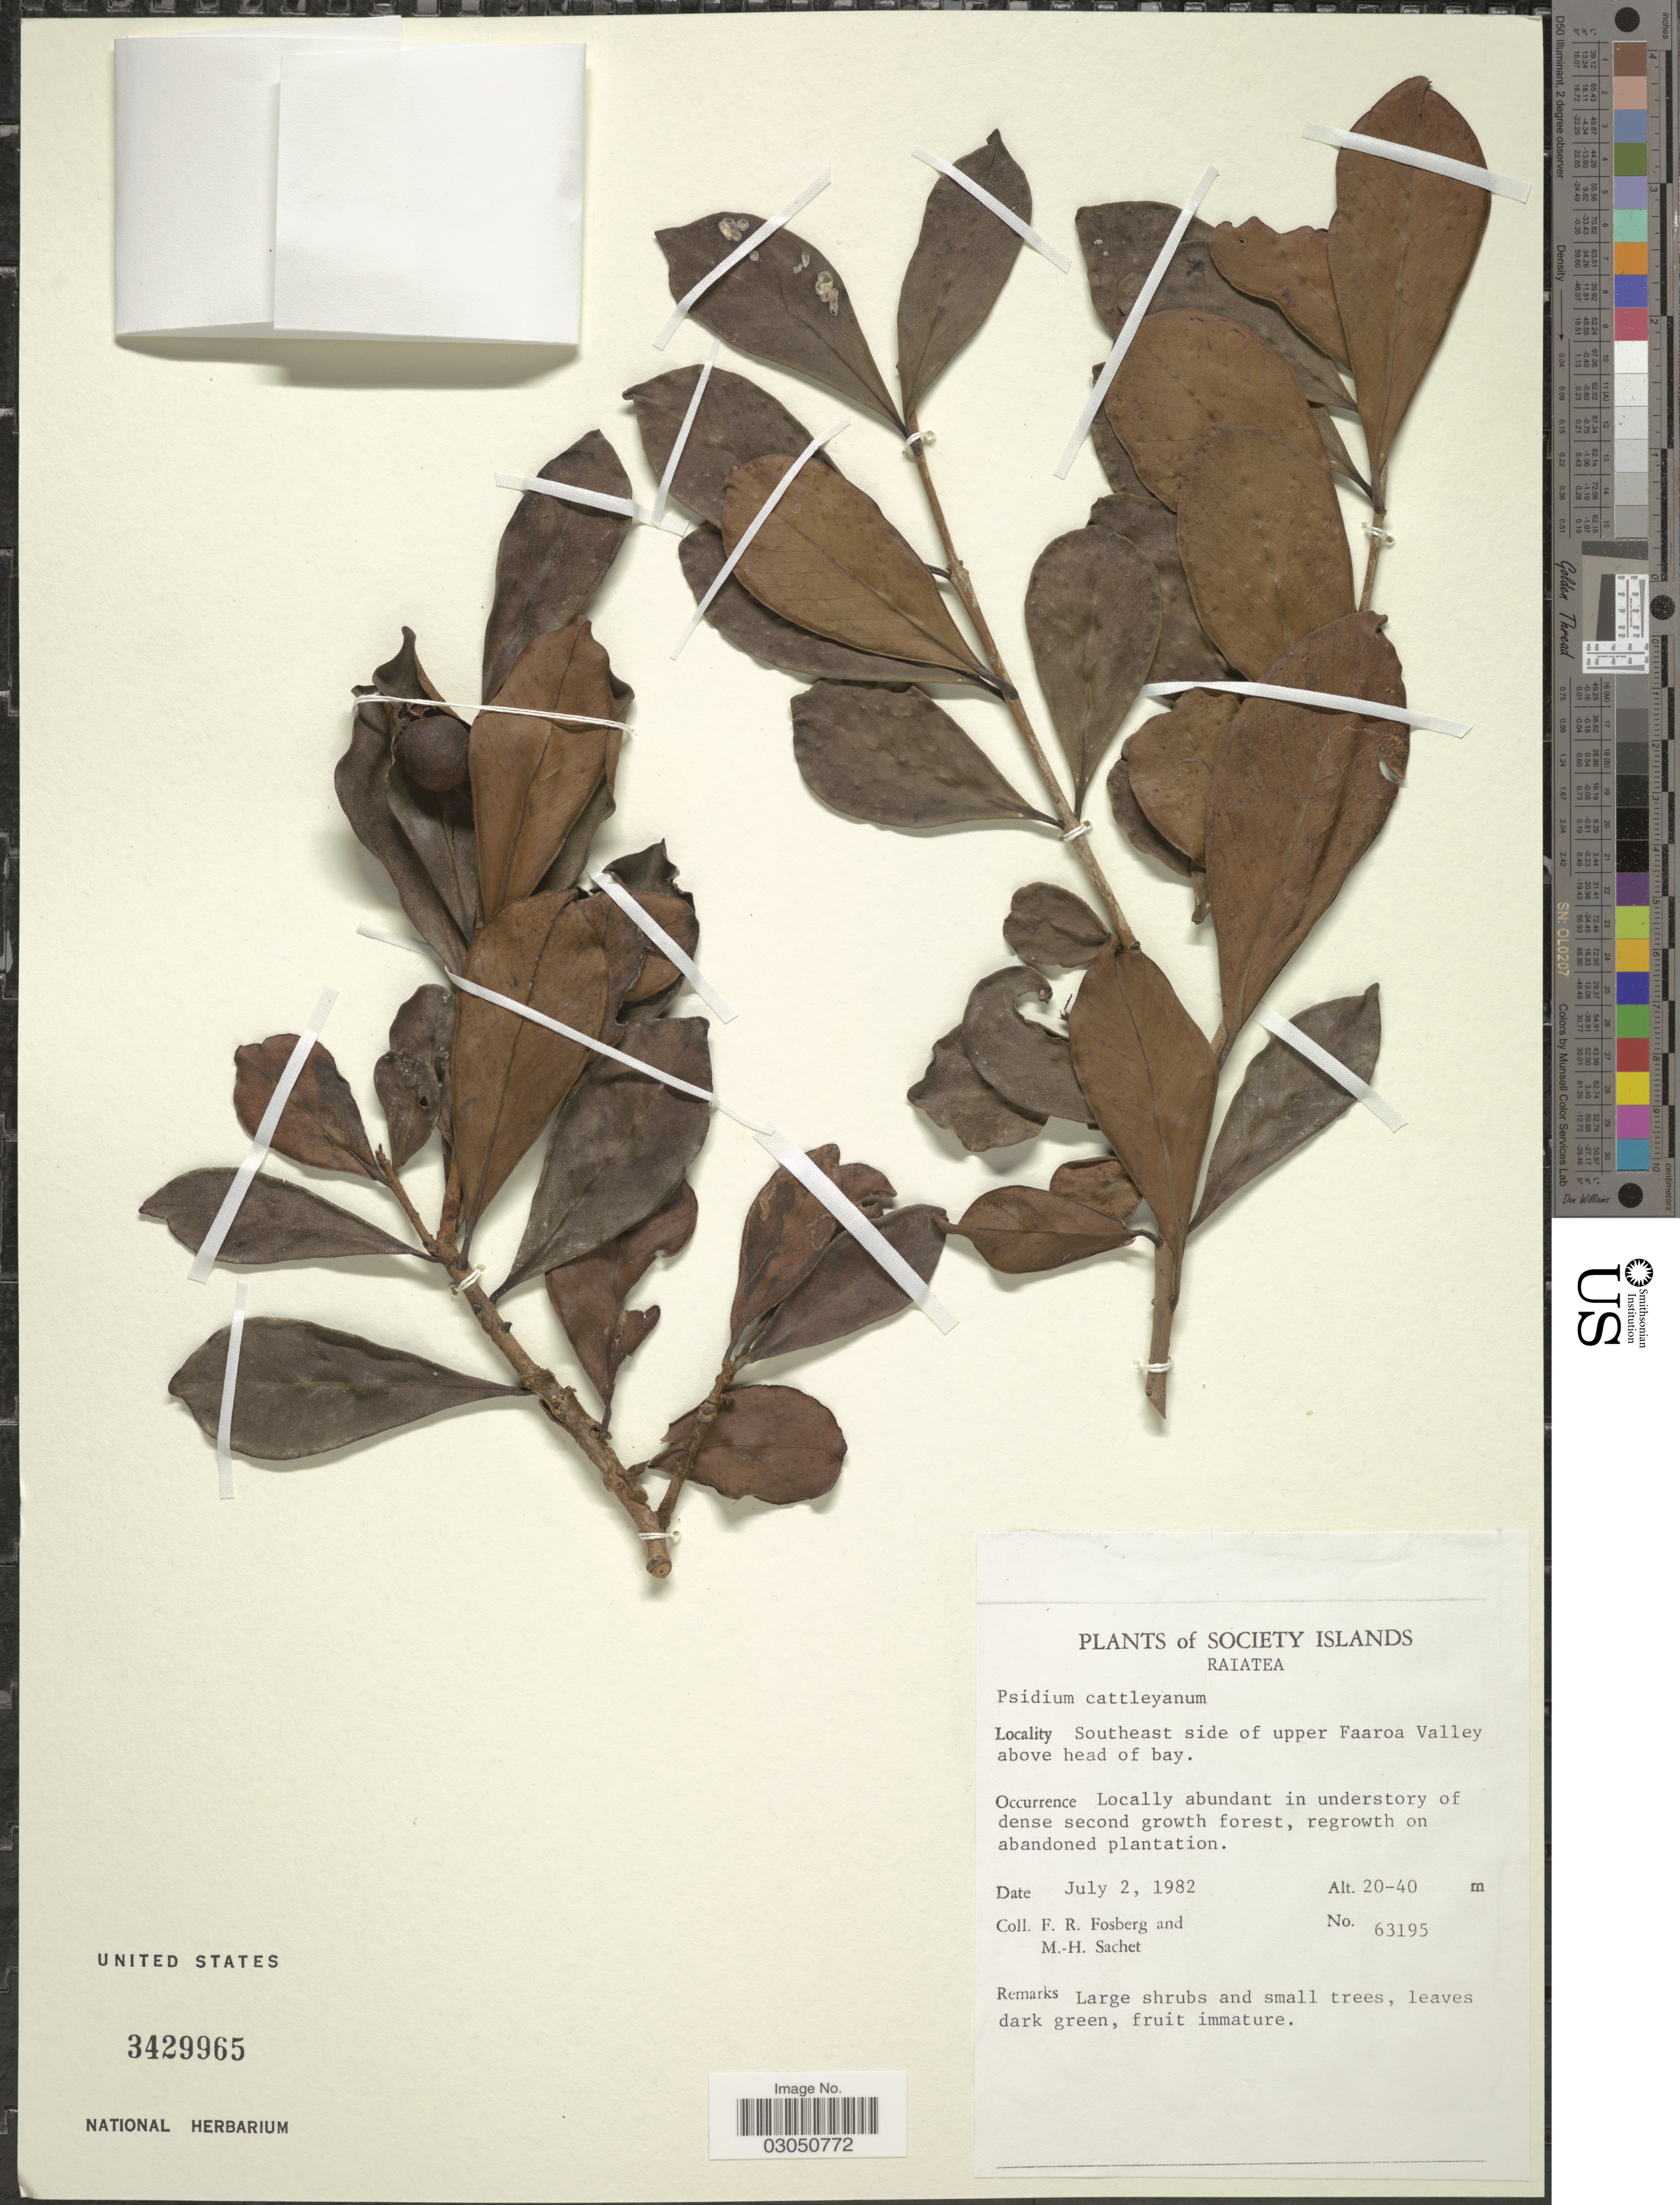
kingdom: Plantae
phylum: Tracheophyta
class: Magnoliopsida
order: Myrtales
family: Myrtaceae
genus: Psidium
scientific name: Psidium cattleyanum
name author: Sabine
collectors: F. R. Fosberg & M.-H. Sachet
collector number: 63195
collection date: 1982-07-02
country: French Polynesia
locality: Society Islands. Raiatea. Southeast side of upper Faaroa Valley above head of bay.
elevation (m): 20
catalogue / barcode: US 3429965